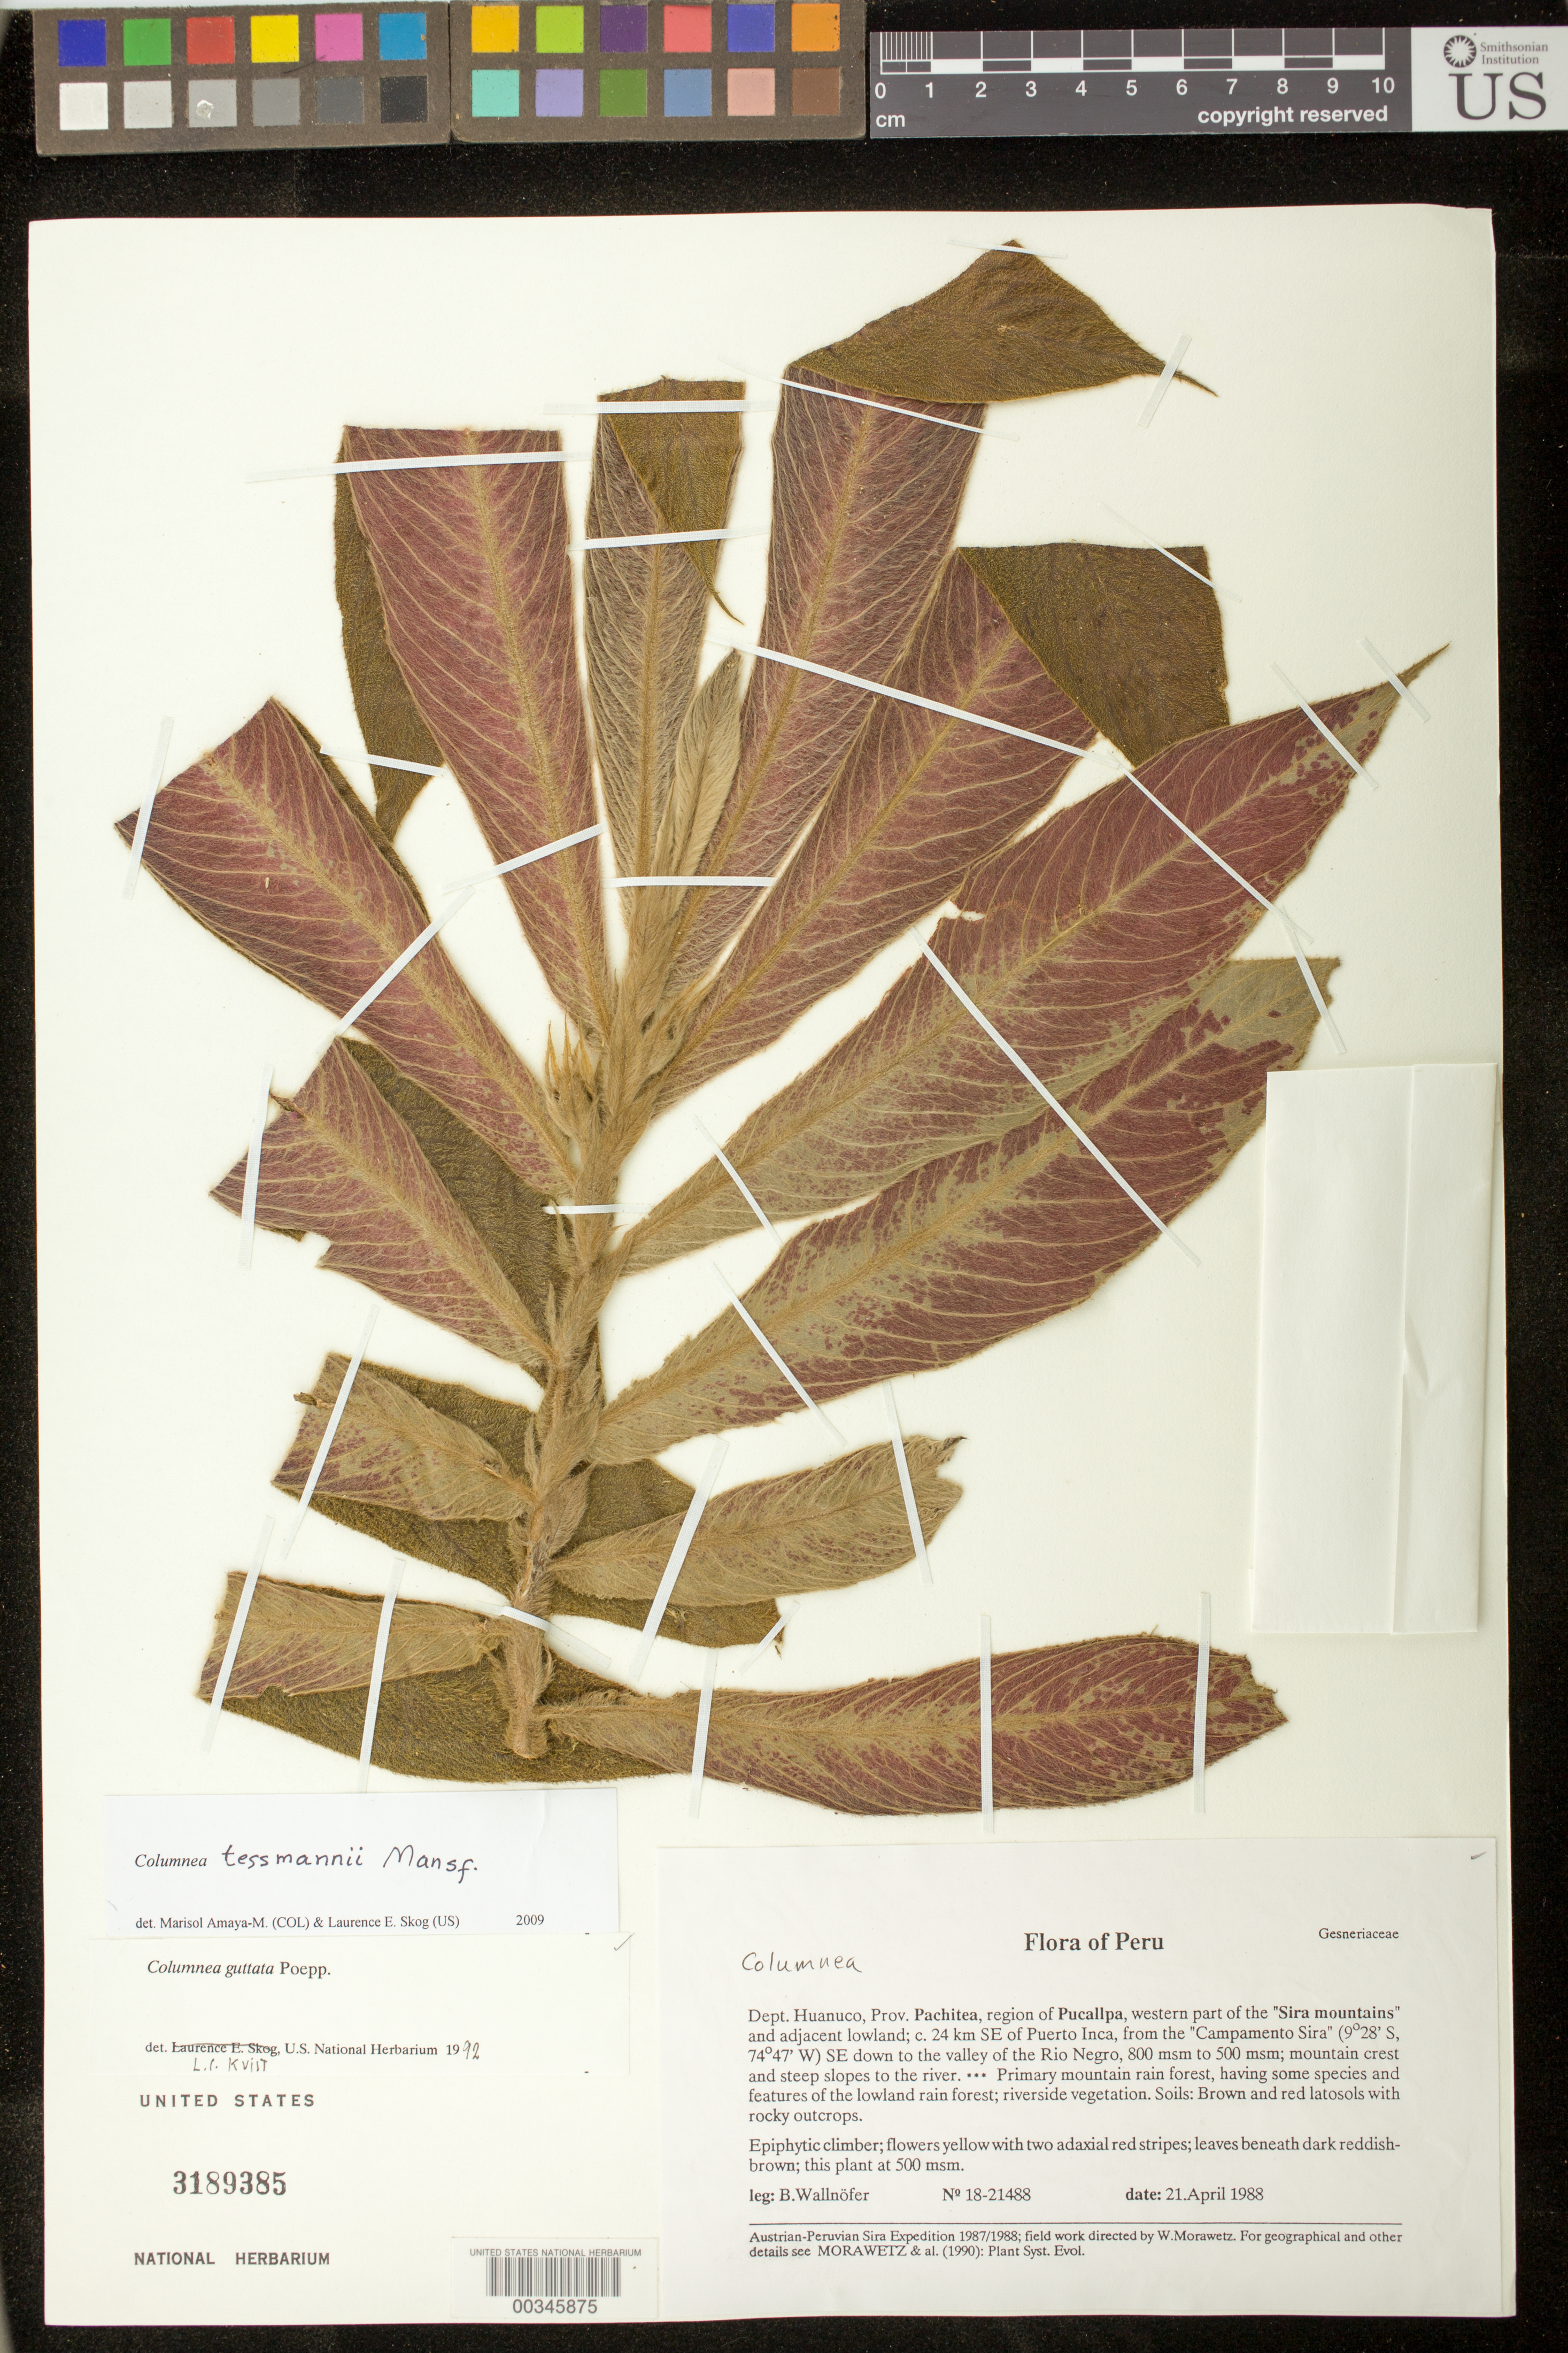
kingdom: Plantae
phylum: Tracheophyta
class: Magnoliopsida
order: Lamiales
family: Gesneriaceae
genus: Columnea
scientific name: Columnea tessmannii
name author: Mansf.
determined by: Amaya-Márquez, M.; Skog, Laurence E.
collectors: B. Wallnöfer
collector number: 18- 21488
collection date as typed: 21 Apr 1988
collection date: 1988-04-21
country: Peru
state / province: Huánuco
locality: Prov. Pachitea; reg of Pucallapa, western part of "Sira Mountains" and adjacent lowland, c 24 km SE of Puerto Inca, …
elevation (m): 500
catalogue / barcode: US 3189385